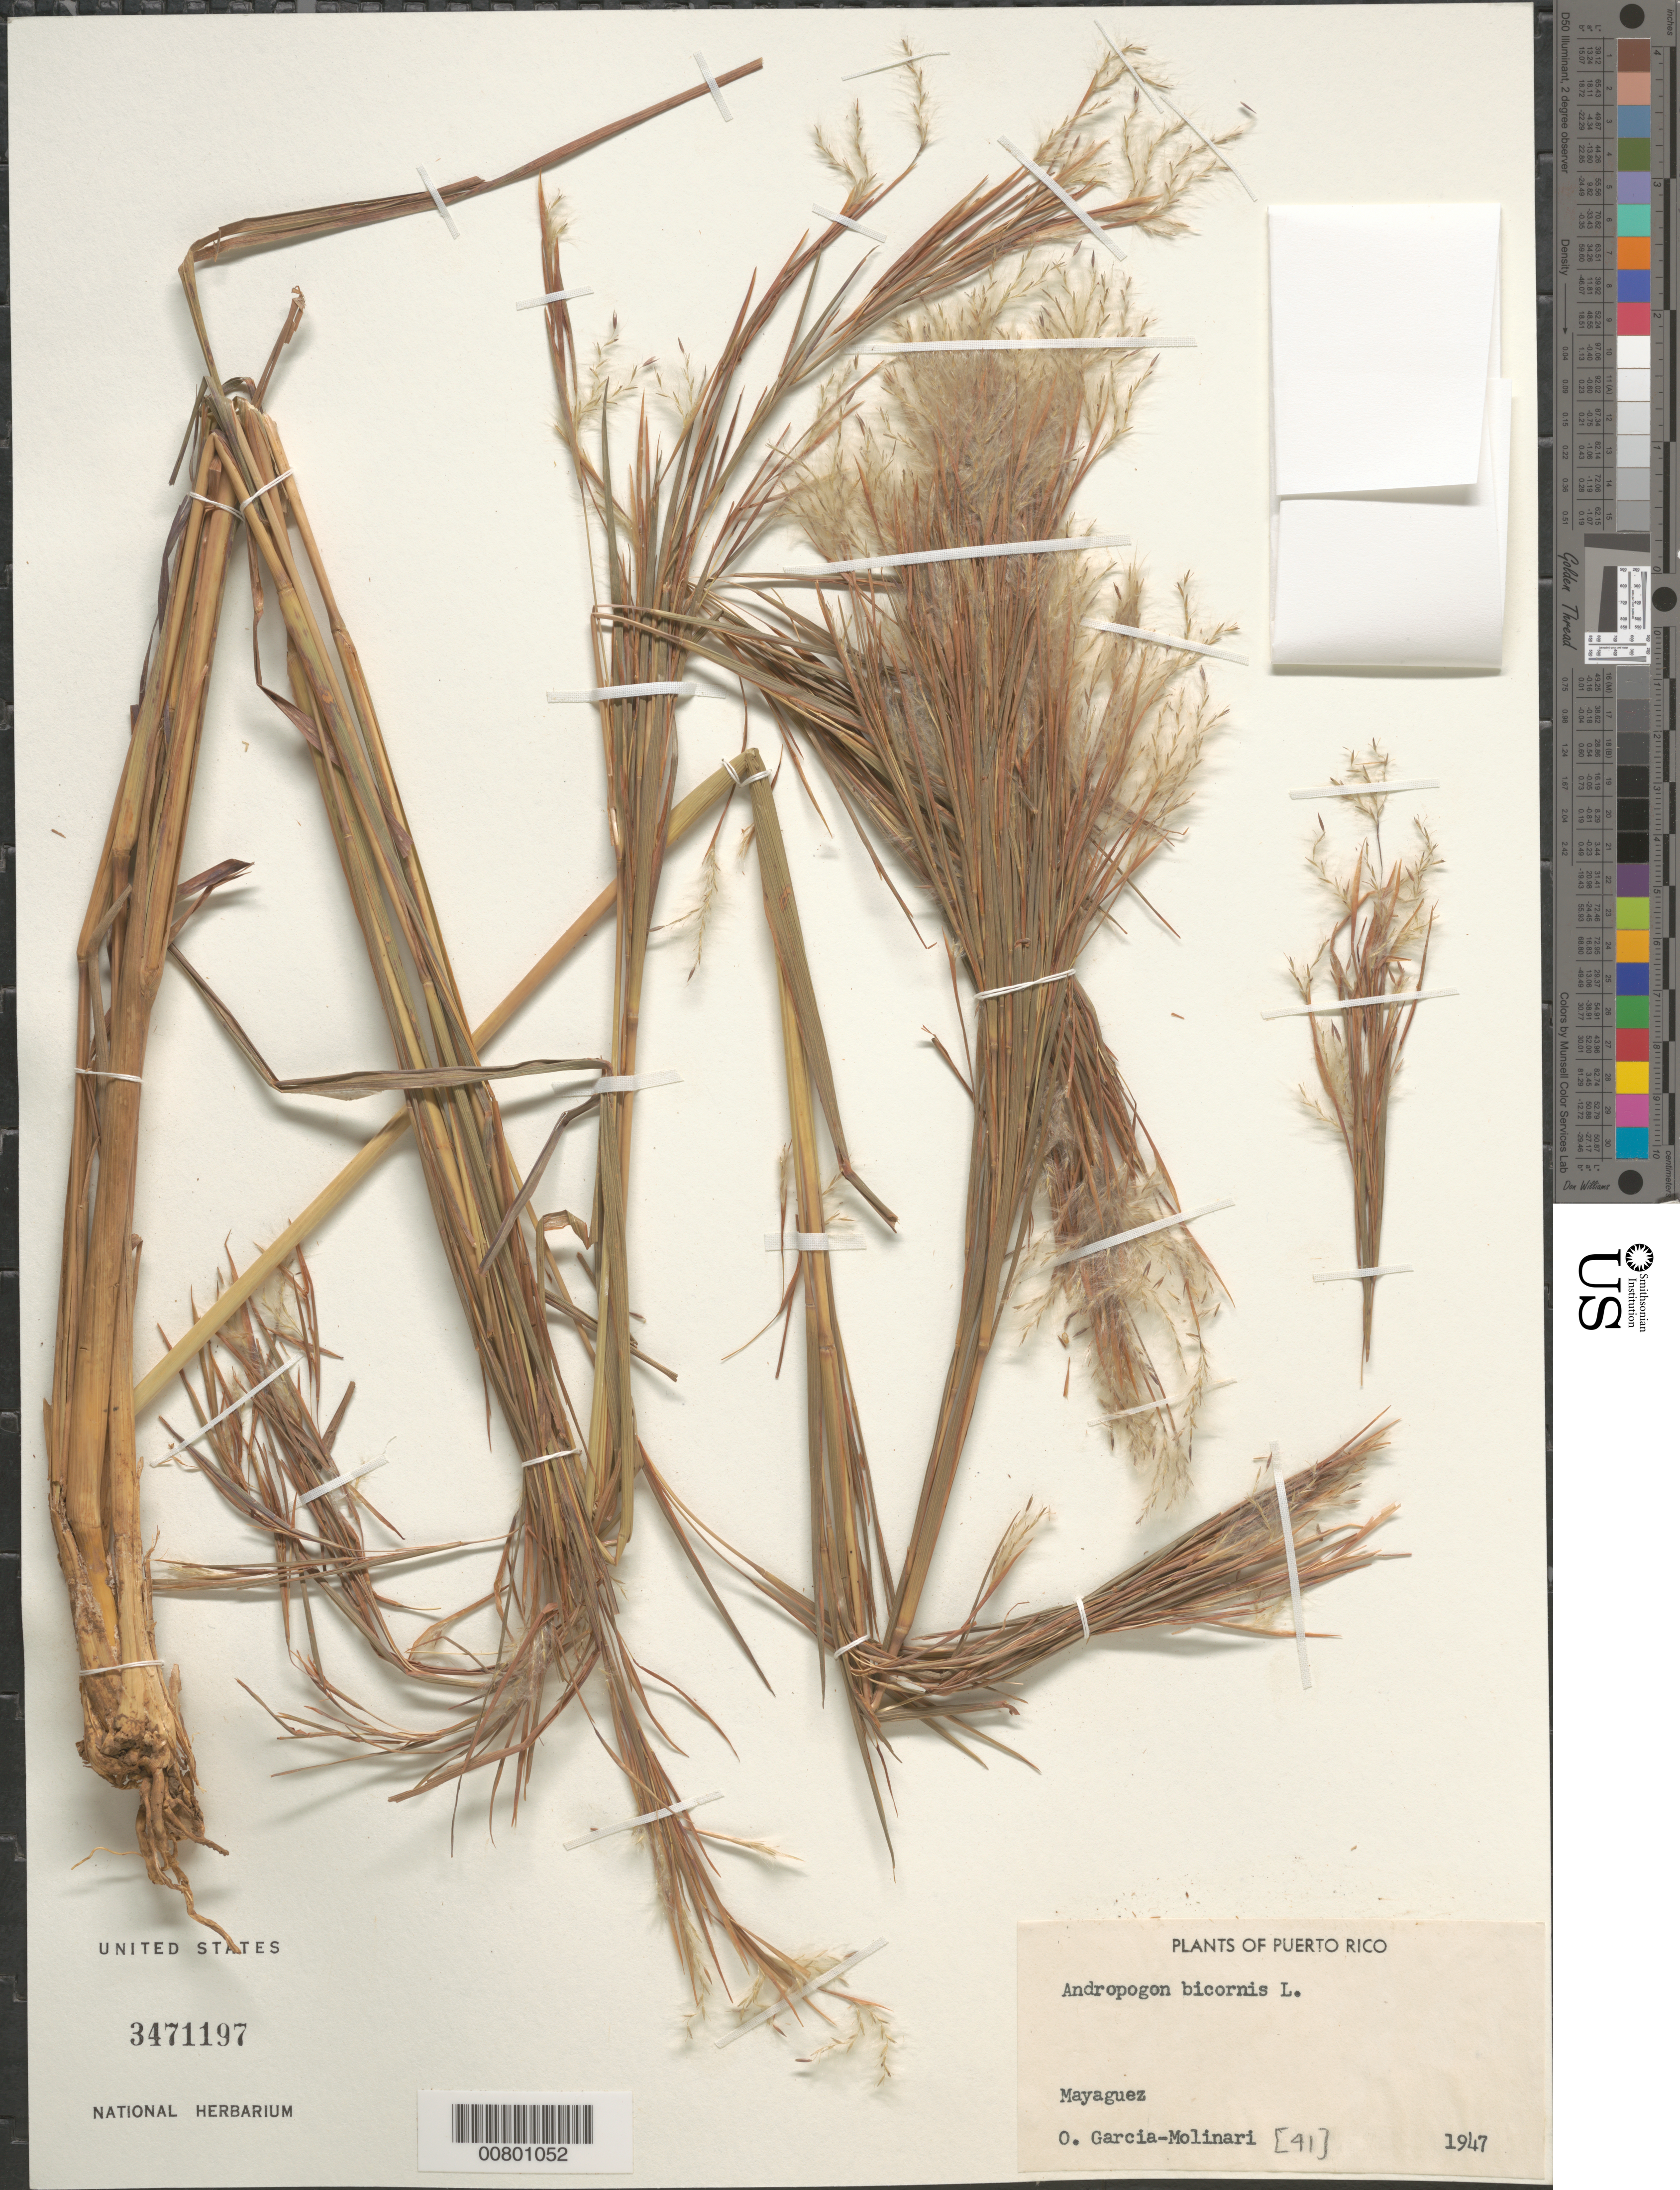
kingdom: Plantae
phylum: Tracheophyta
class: Liliopsida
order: Poales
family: Poaceae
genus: Andropogon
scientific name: Andropogon bicornis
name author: L.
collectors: O. García-Molinari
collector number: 41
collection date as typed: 1947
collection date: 1947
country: Puerto Rico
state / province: Mayagüez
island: Puerto Rico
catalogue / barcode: US 3471197